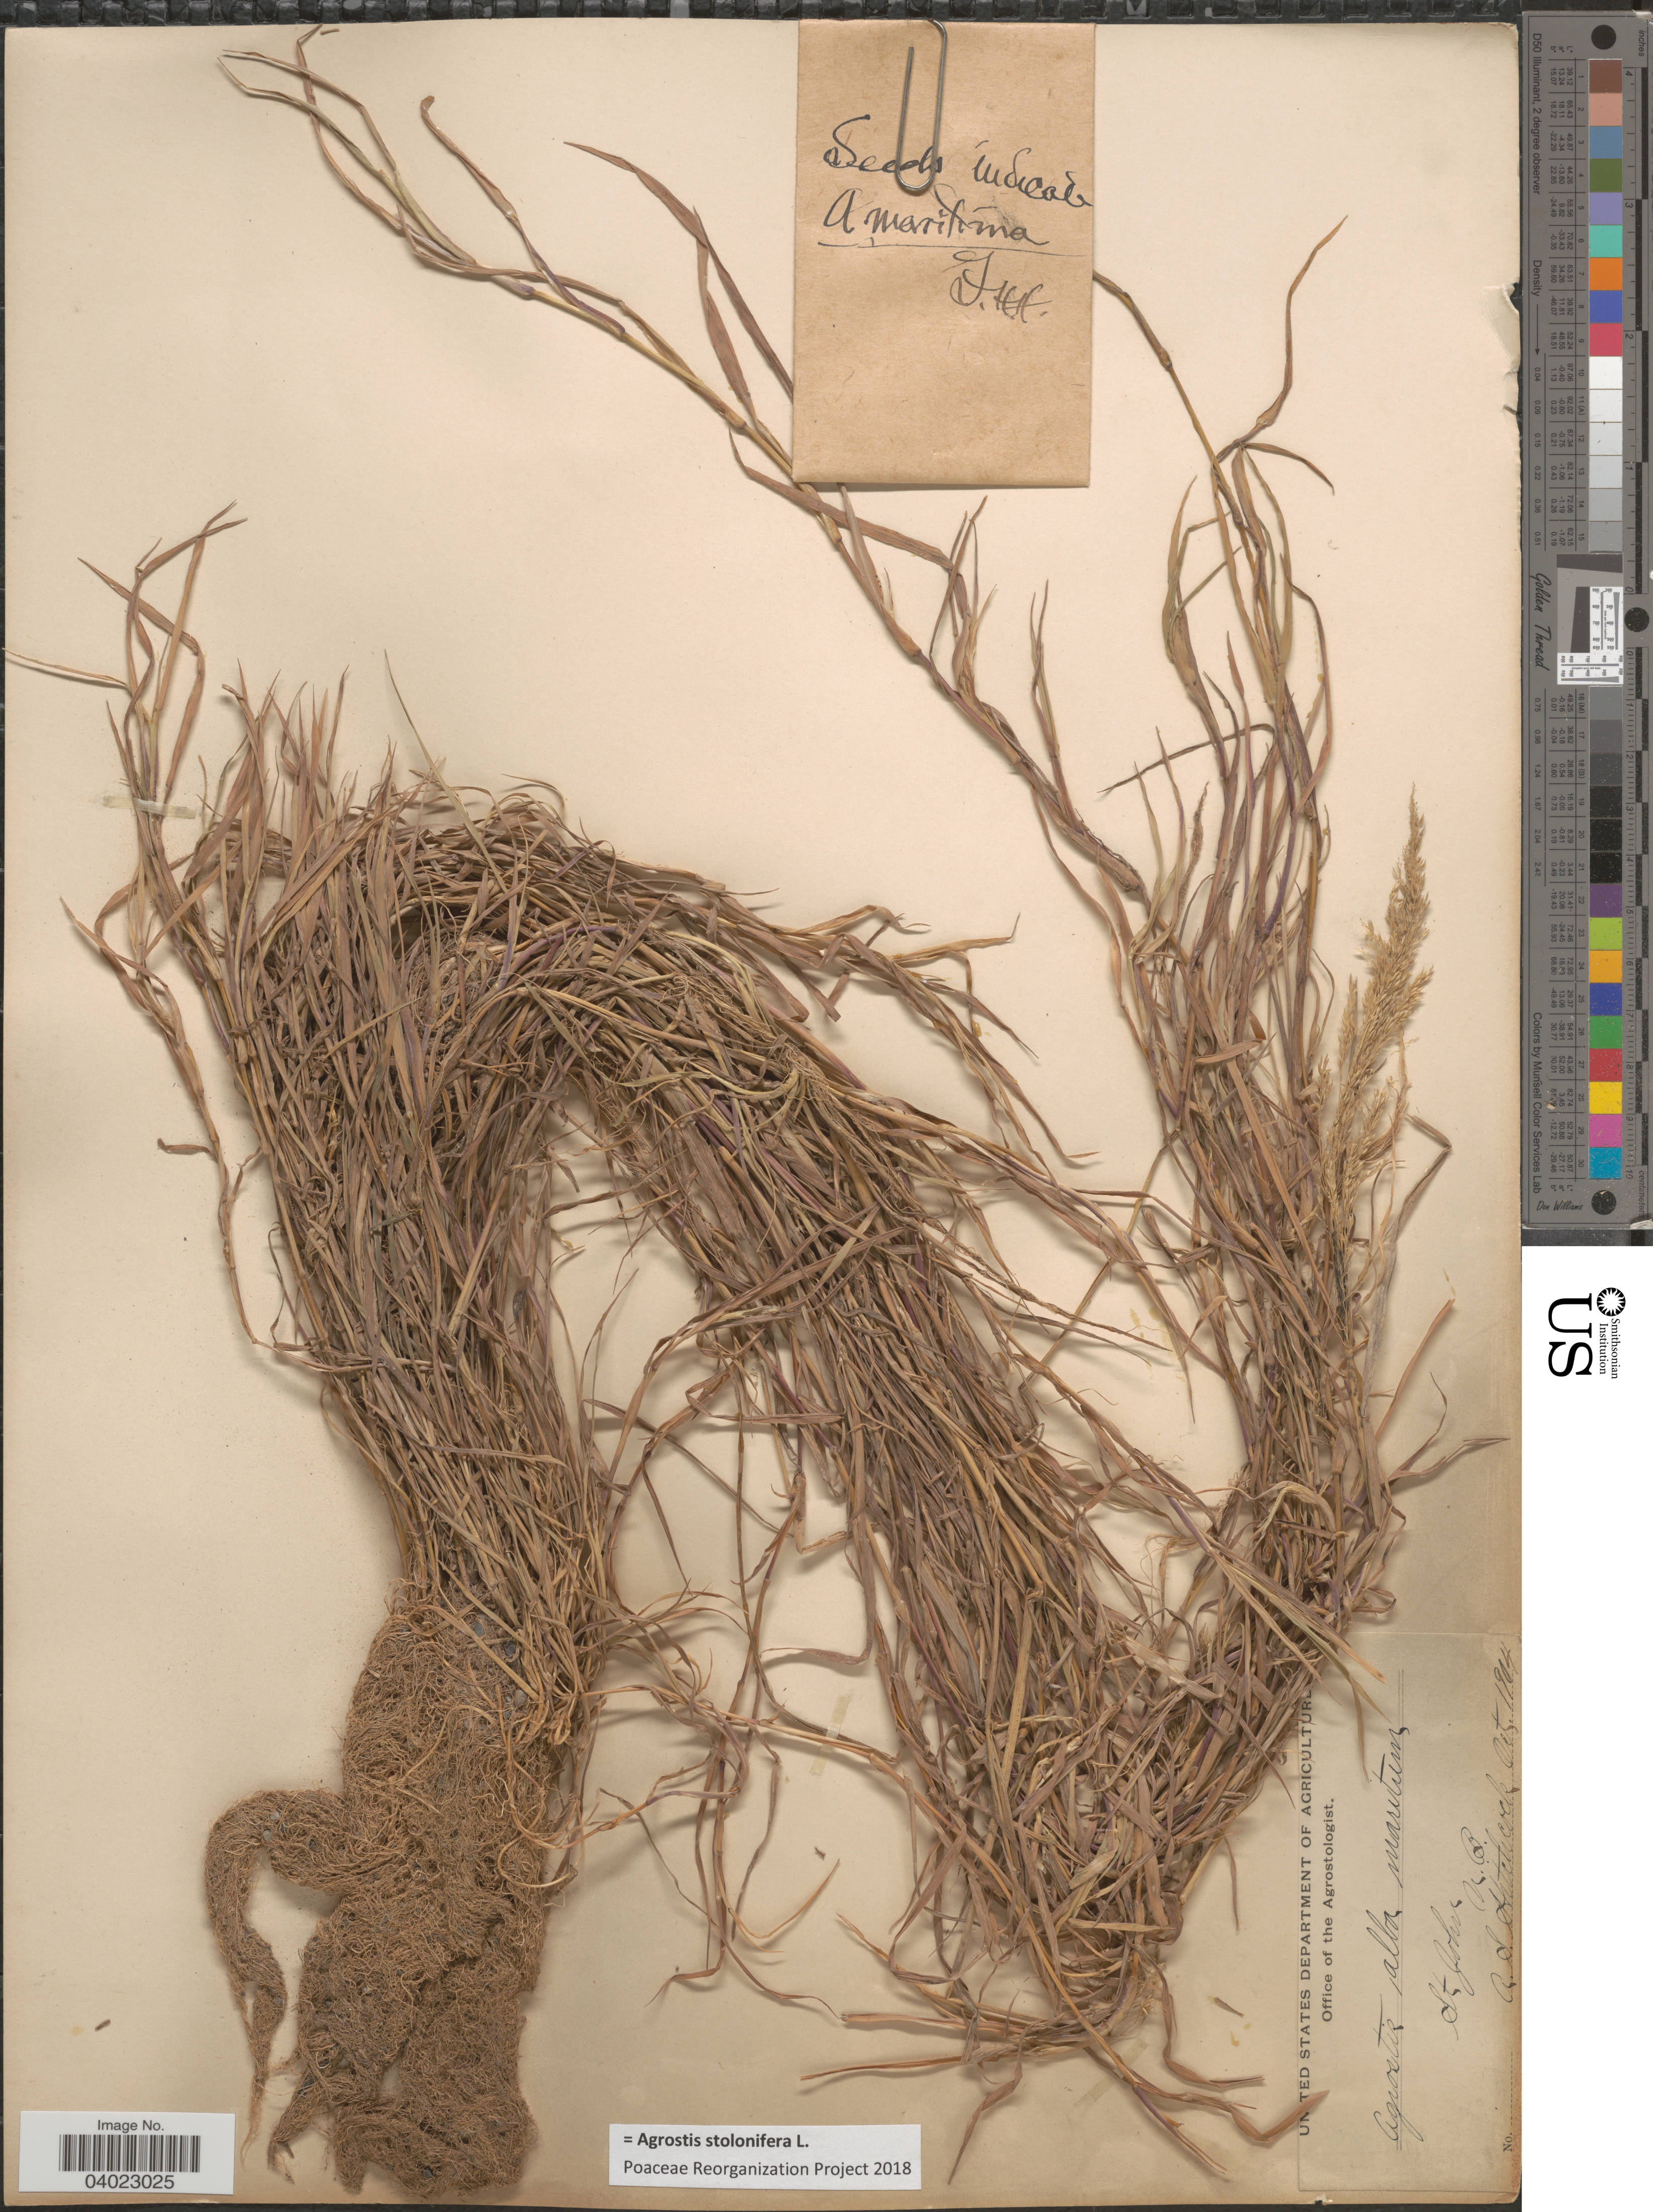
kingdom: Plantae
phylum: Tracheophyta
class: Liliopsida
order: Poales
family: Poaceae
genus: Agrostis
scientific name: Agrostis stolonifera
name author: L.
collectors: A. S. Hitchcock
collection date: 1904-10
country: Canada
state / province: New Brunswick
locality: St John.